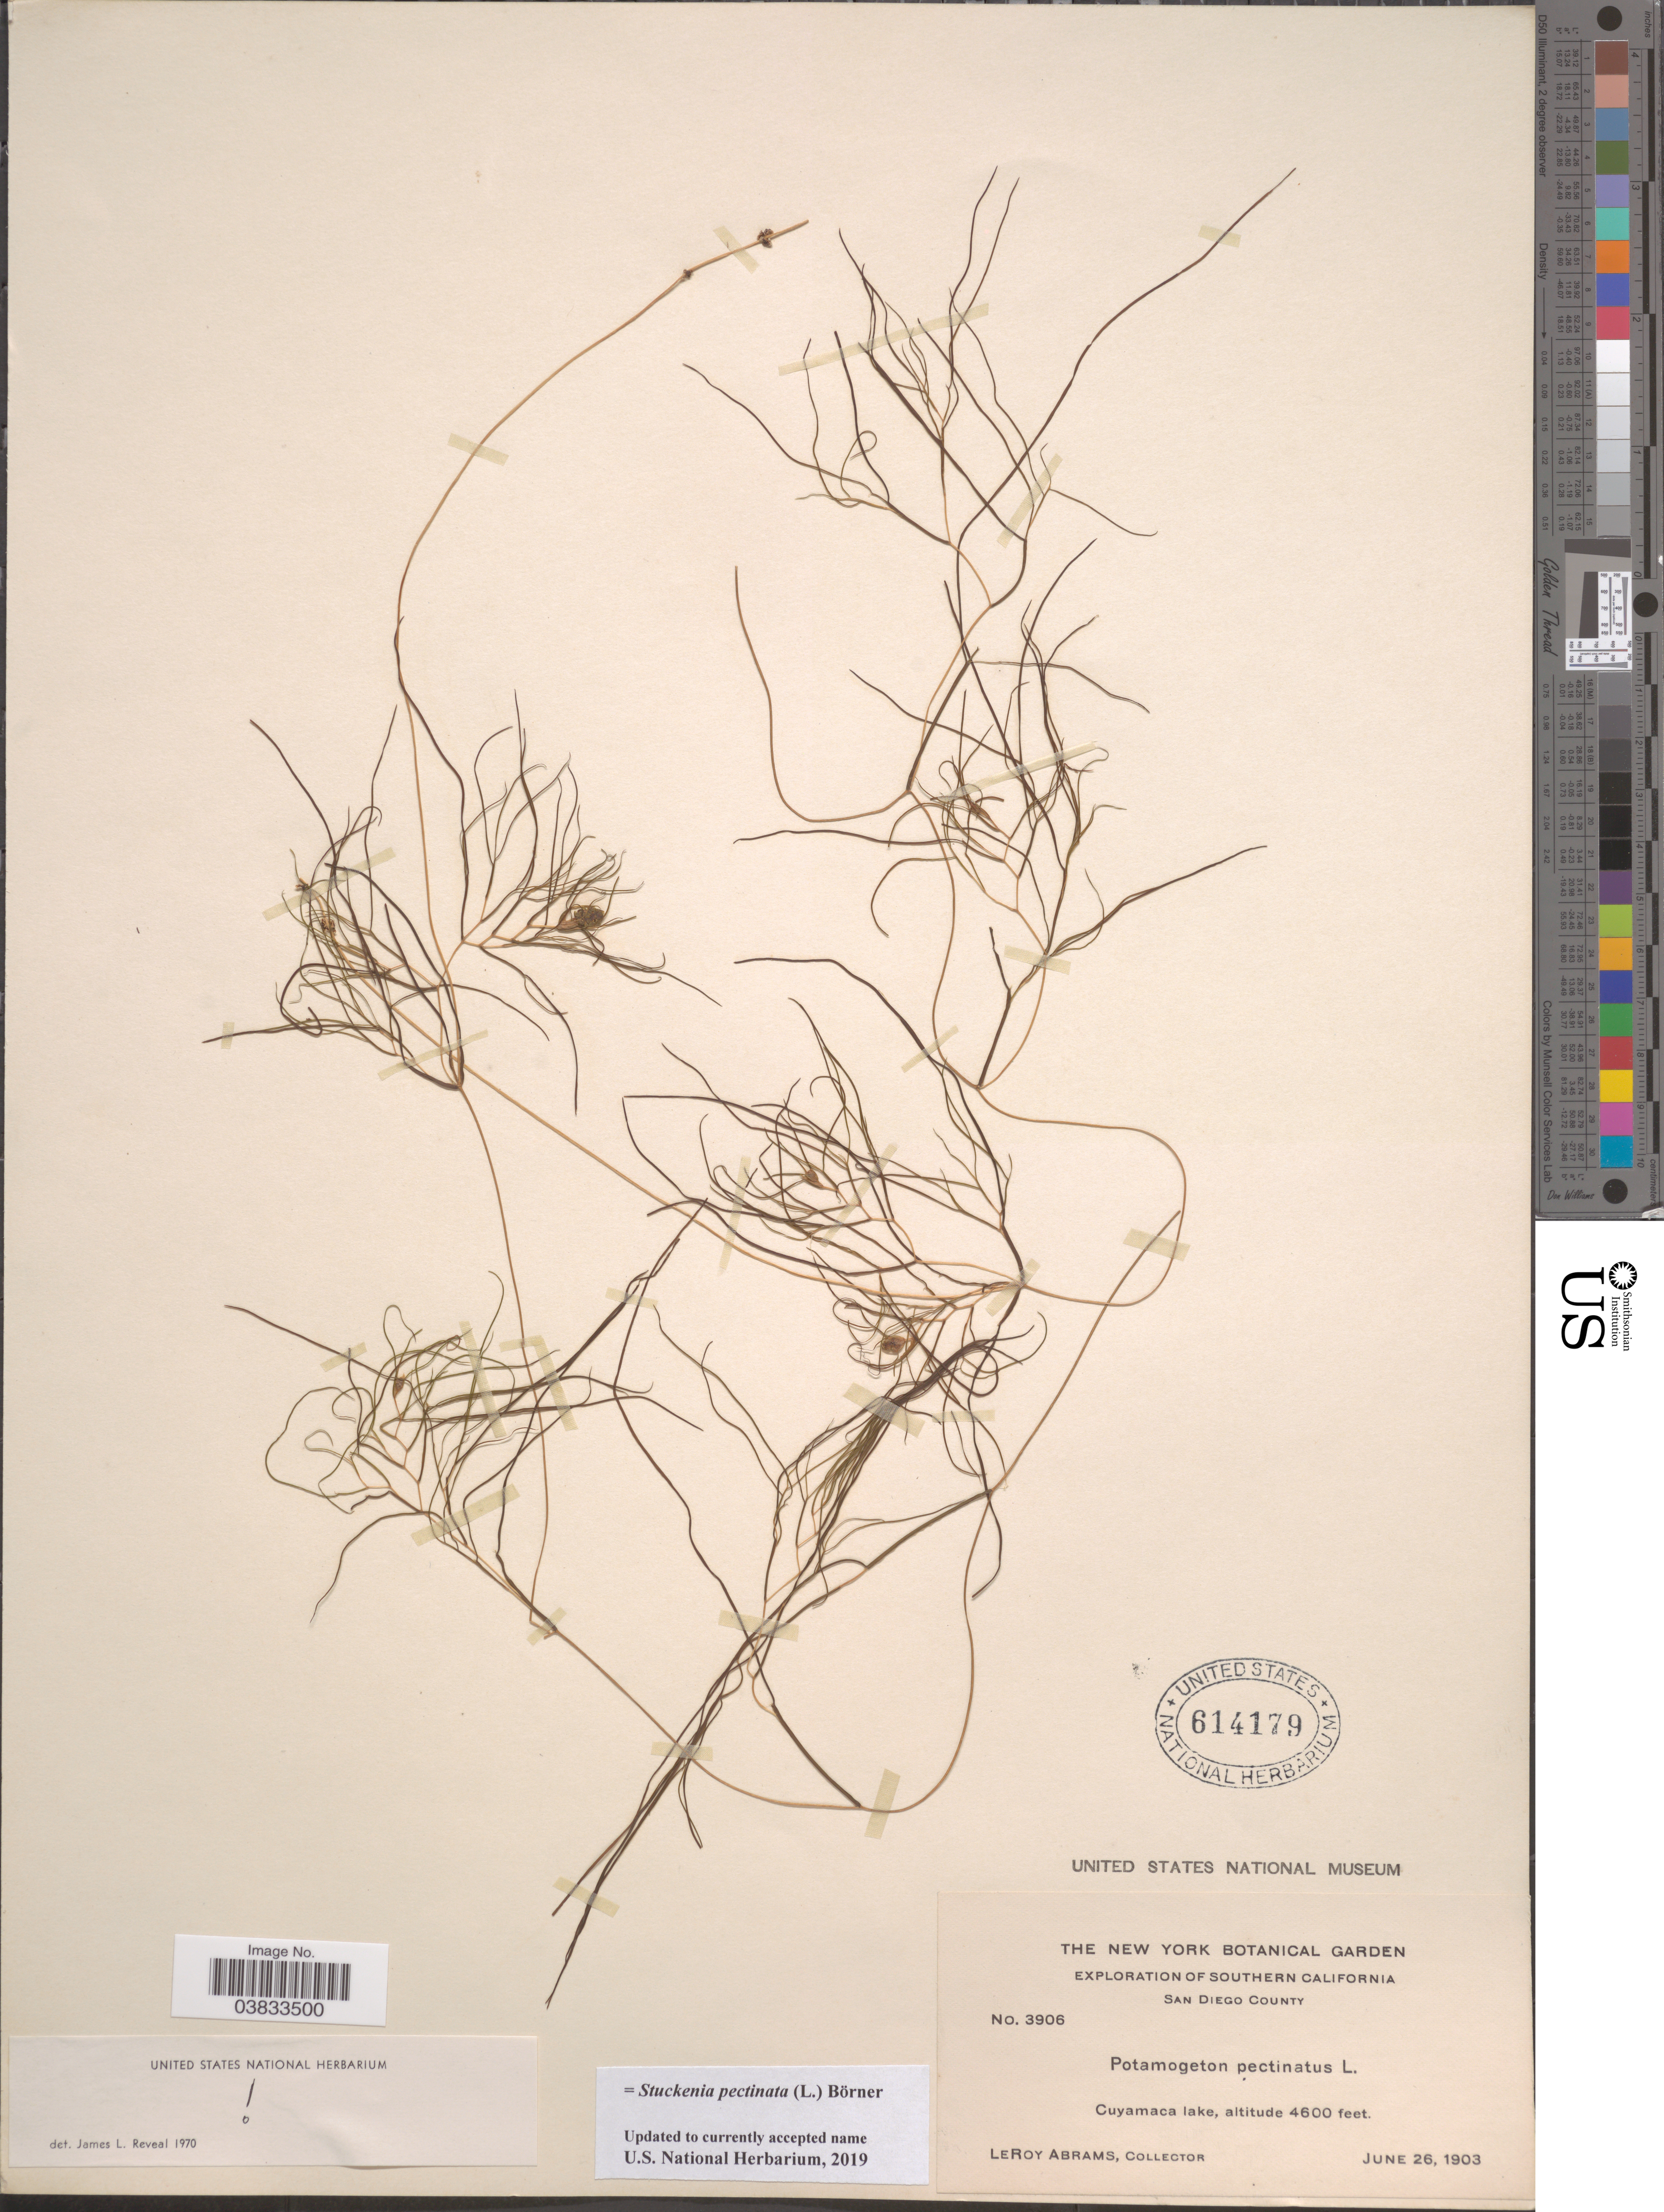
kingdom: Plantae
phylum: Tracheophyta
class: Liliopsida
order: Alismatales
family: Potamogetonaceae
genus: Stuckenia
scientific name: Stuckenia pectinata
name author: (L.) Börner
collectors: L. Abrams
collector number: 3906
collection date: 1903-06-26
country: United States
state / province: California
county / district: San Diego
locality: Southern California. San Diego County. Cuyamaca lake.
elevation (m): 1402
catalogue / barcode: US 614179